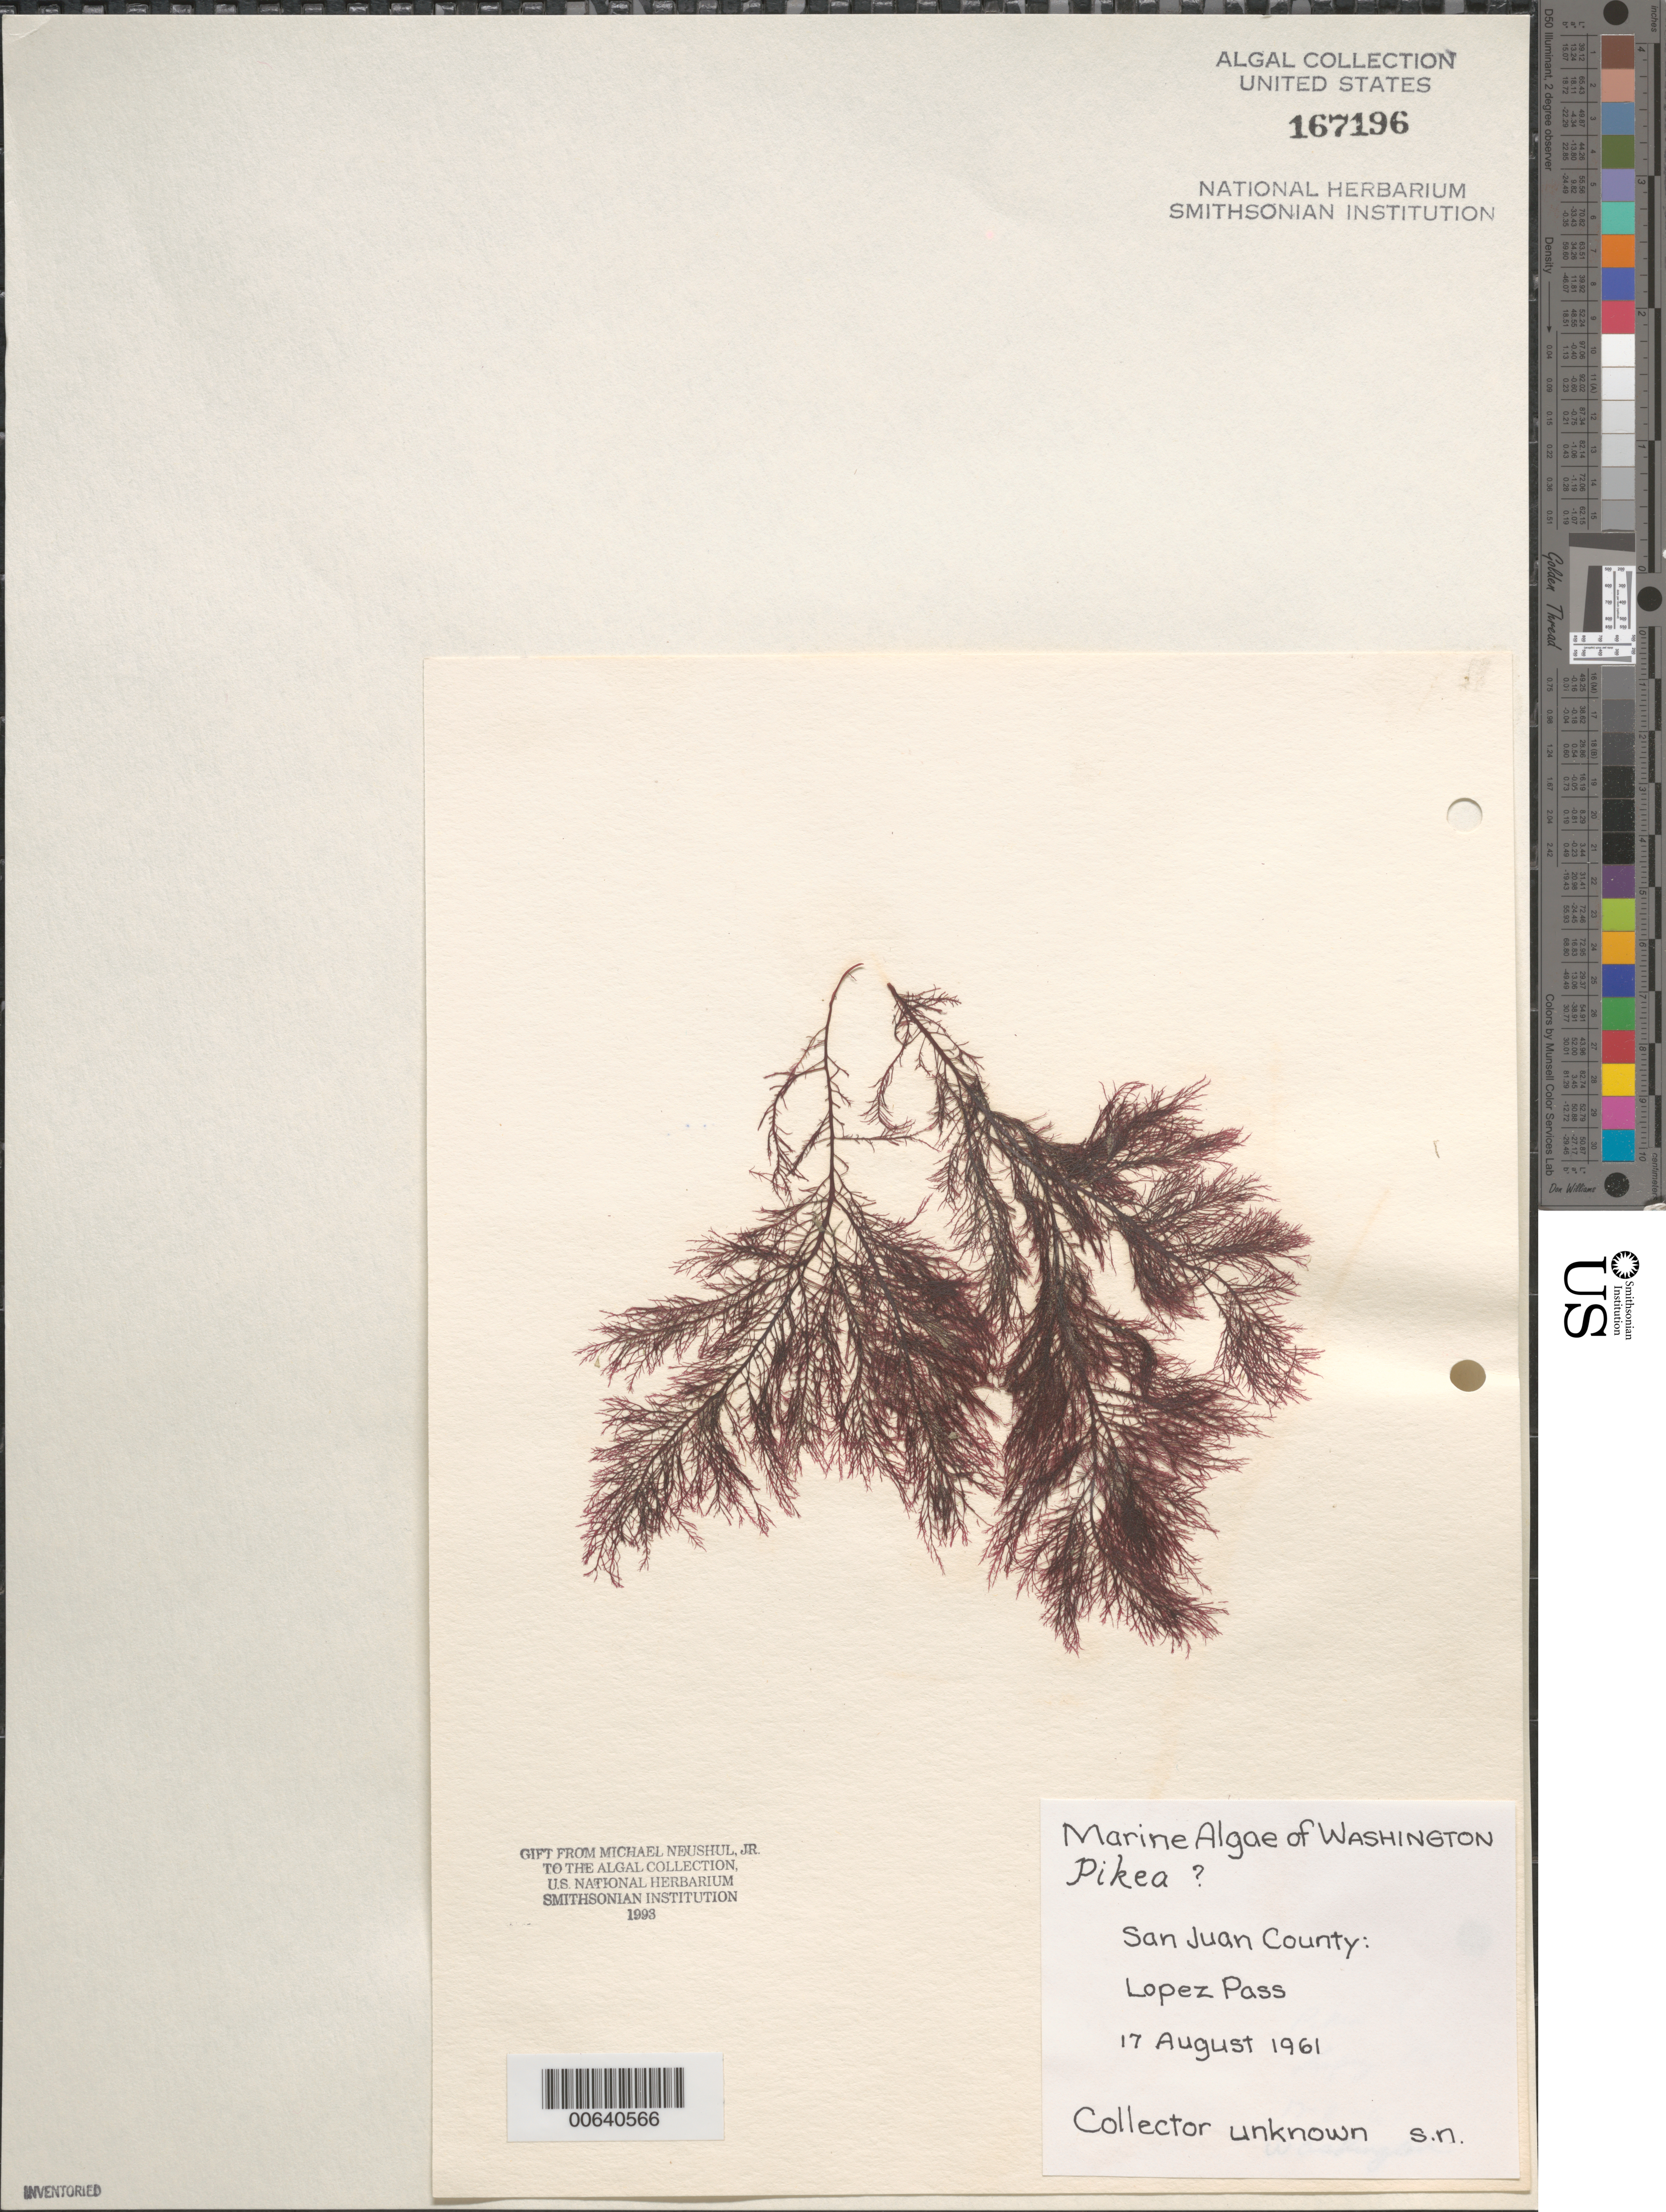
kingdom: Plantae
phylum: Rhodophyta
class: Florideophyceae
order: Gigartinales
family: Dumontiaceae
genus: Pikea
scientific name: Pikea sp.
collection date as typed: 17 Aug 1961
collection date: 1961-08-17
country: United States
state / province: Washington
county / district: San Juan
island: San Juan Islands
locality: Lpoez Pass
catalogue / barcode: US 167196